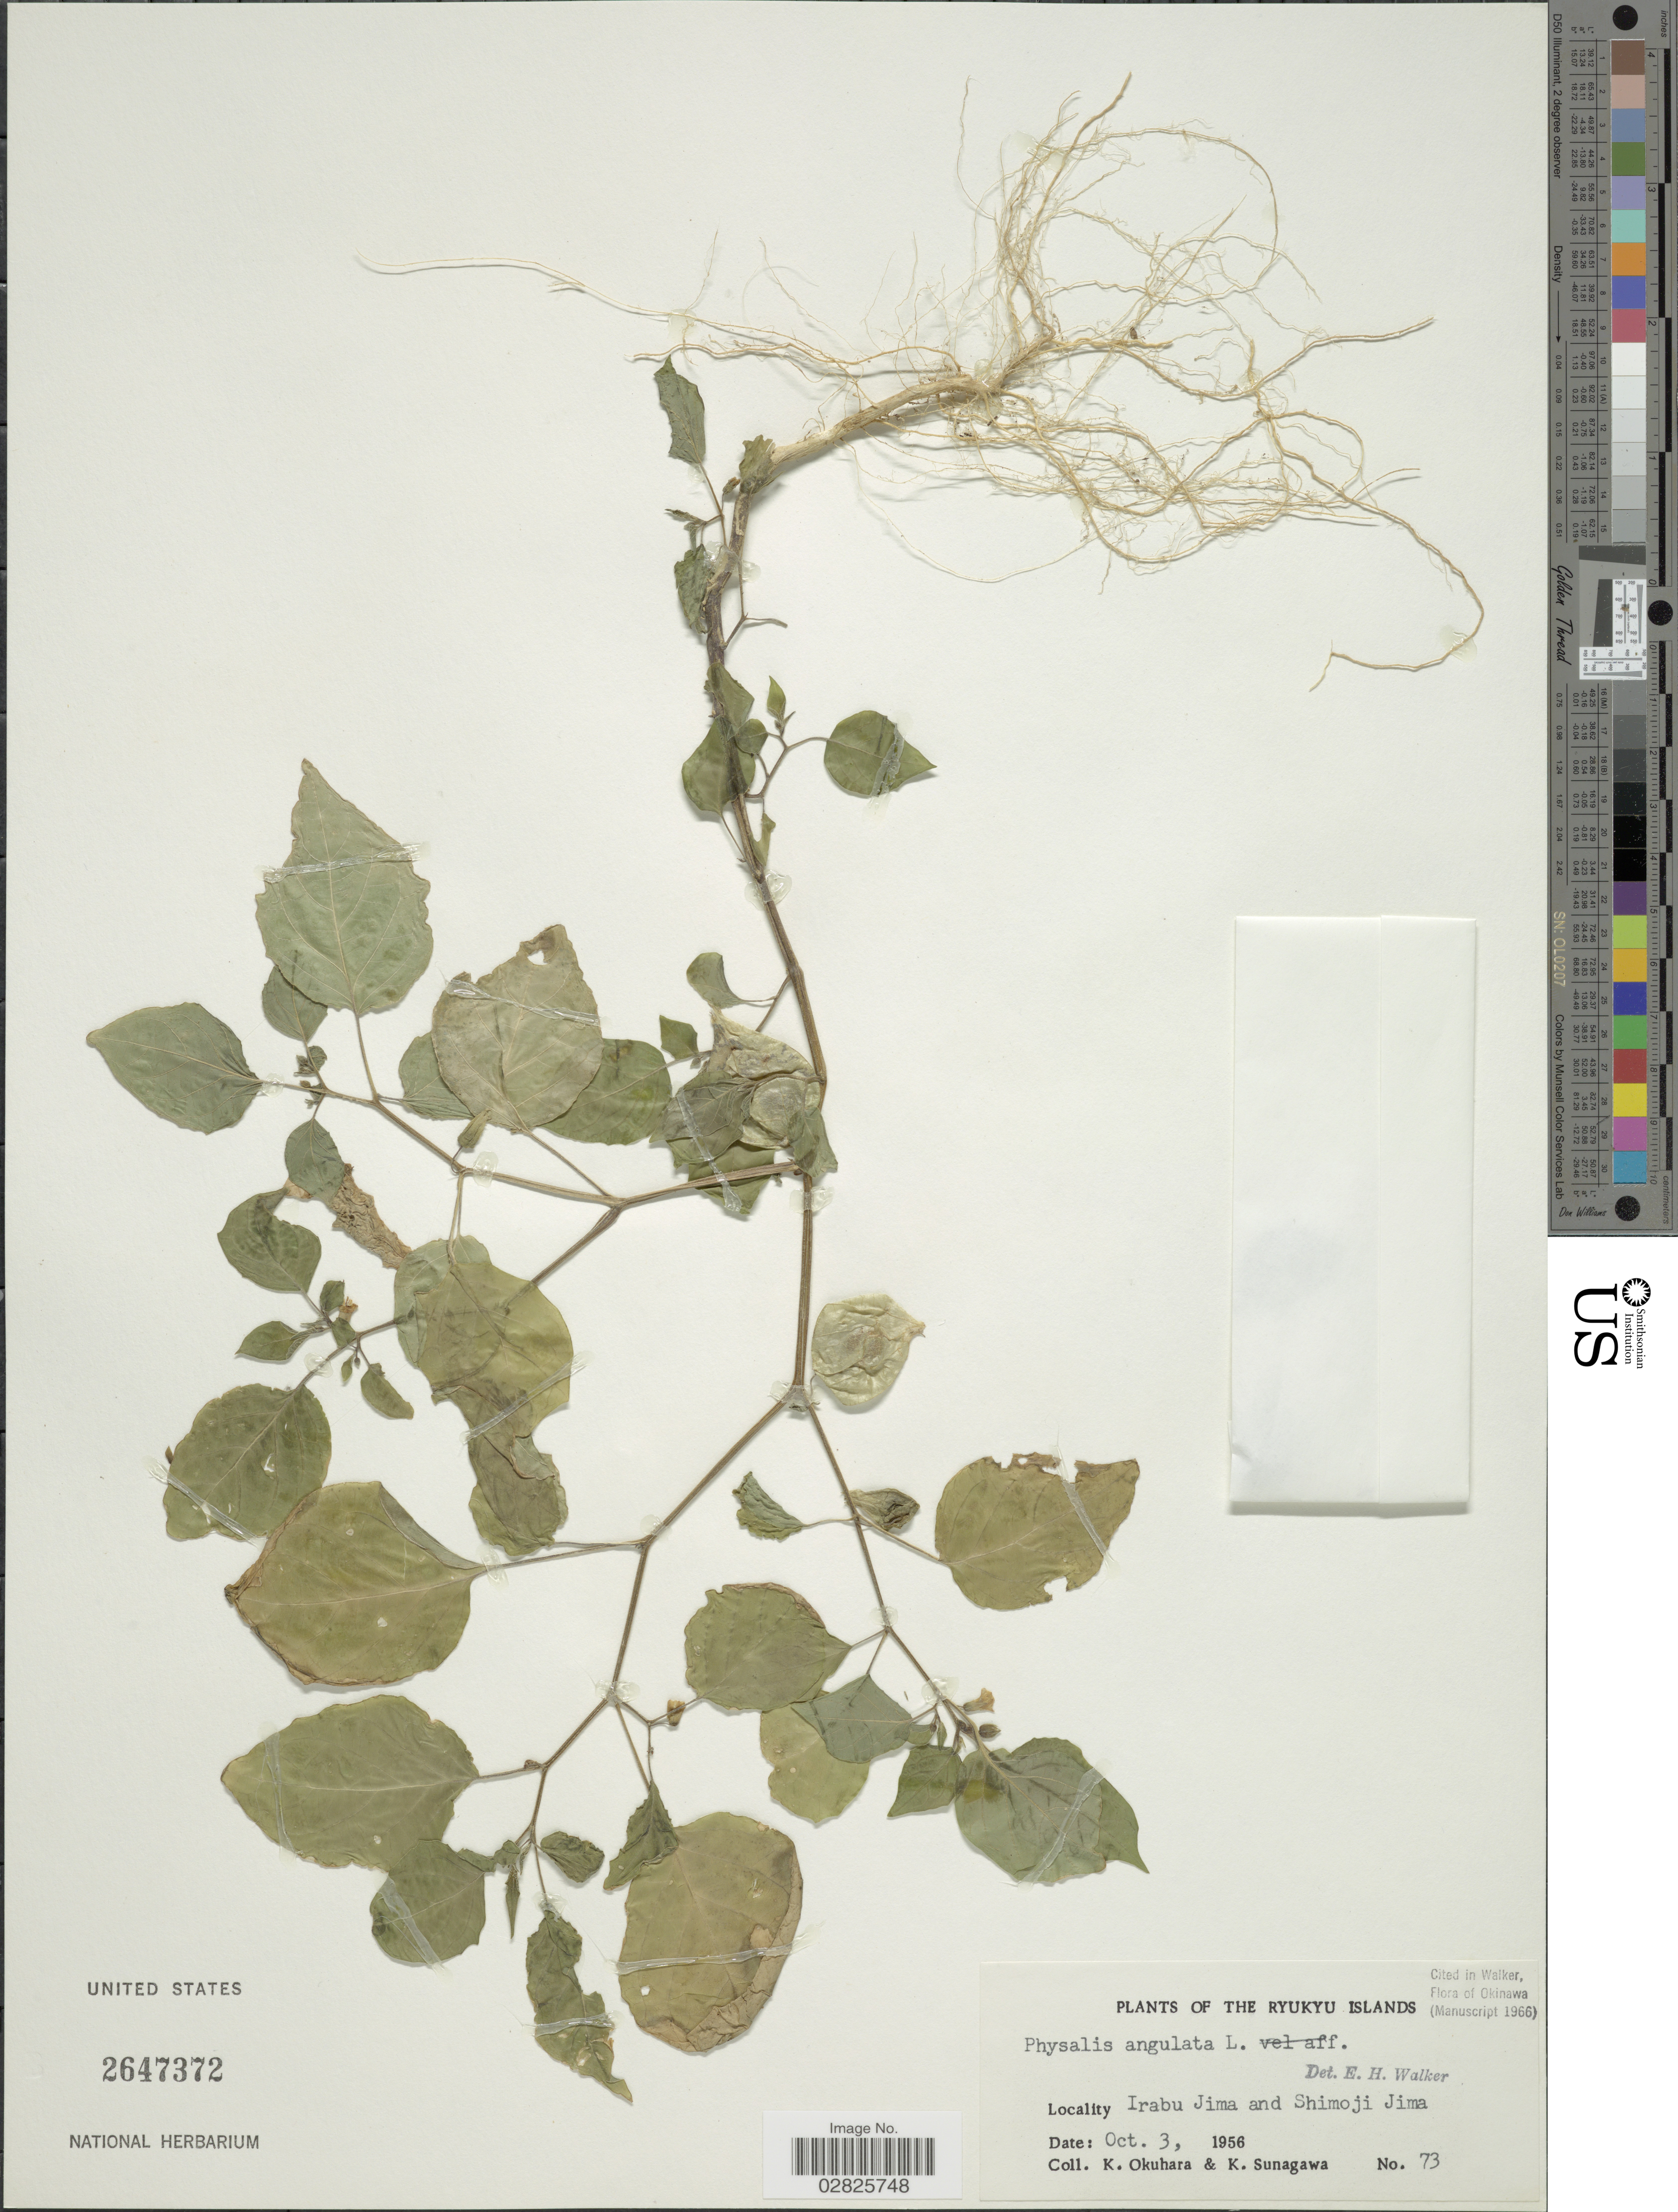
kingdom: Plantae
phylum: Tracheophyta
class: Magnoliopsida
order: Solanales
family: Solanaceae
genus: Physalis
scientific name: Physalis angulata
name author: L.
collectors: K. Okuhara & K. Sunagawa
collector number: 73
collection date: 1956-10-03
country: Japan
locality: Ryukyu Islands. Irabu Jima and Shimoji Jima.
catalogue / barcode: US 2647372